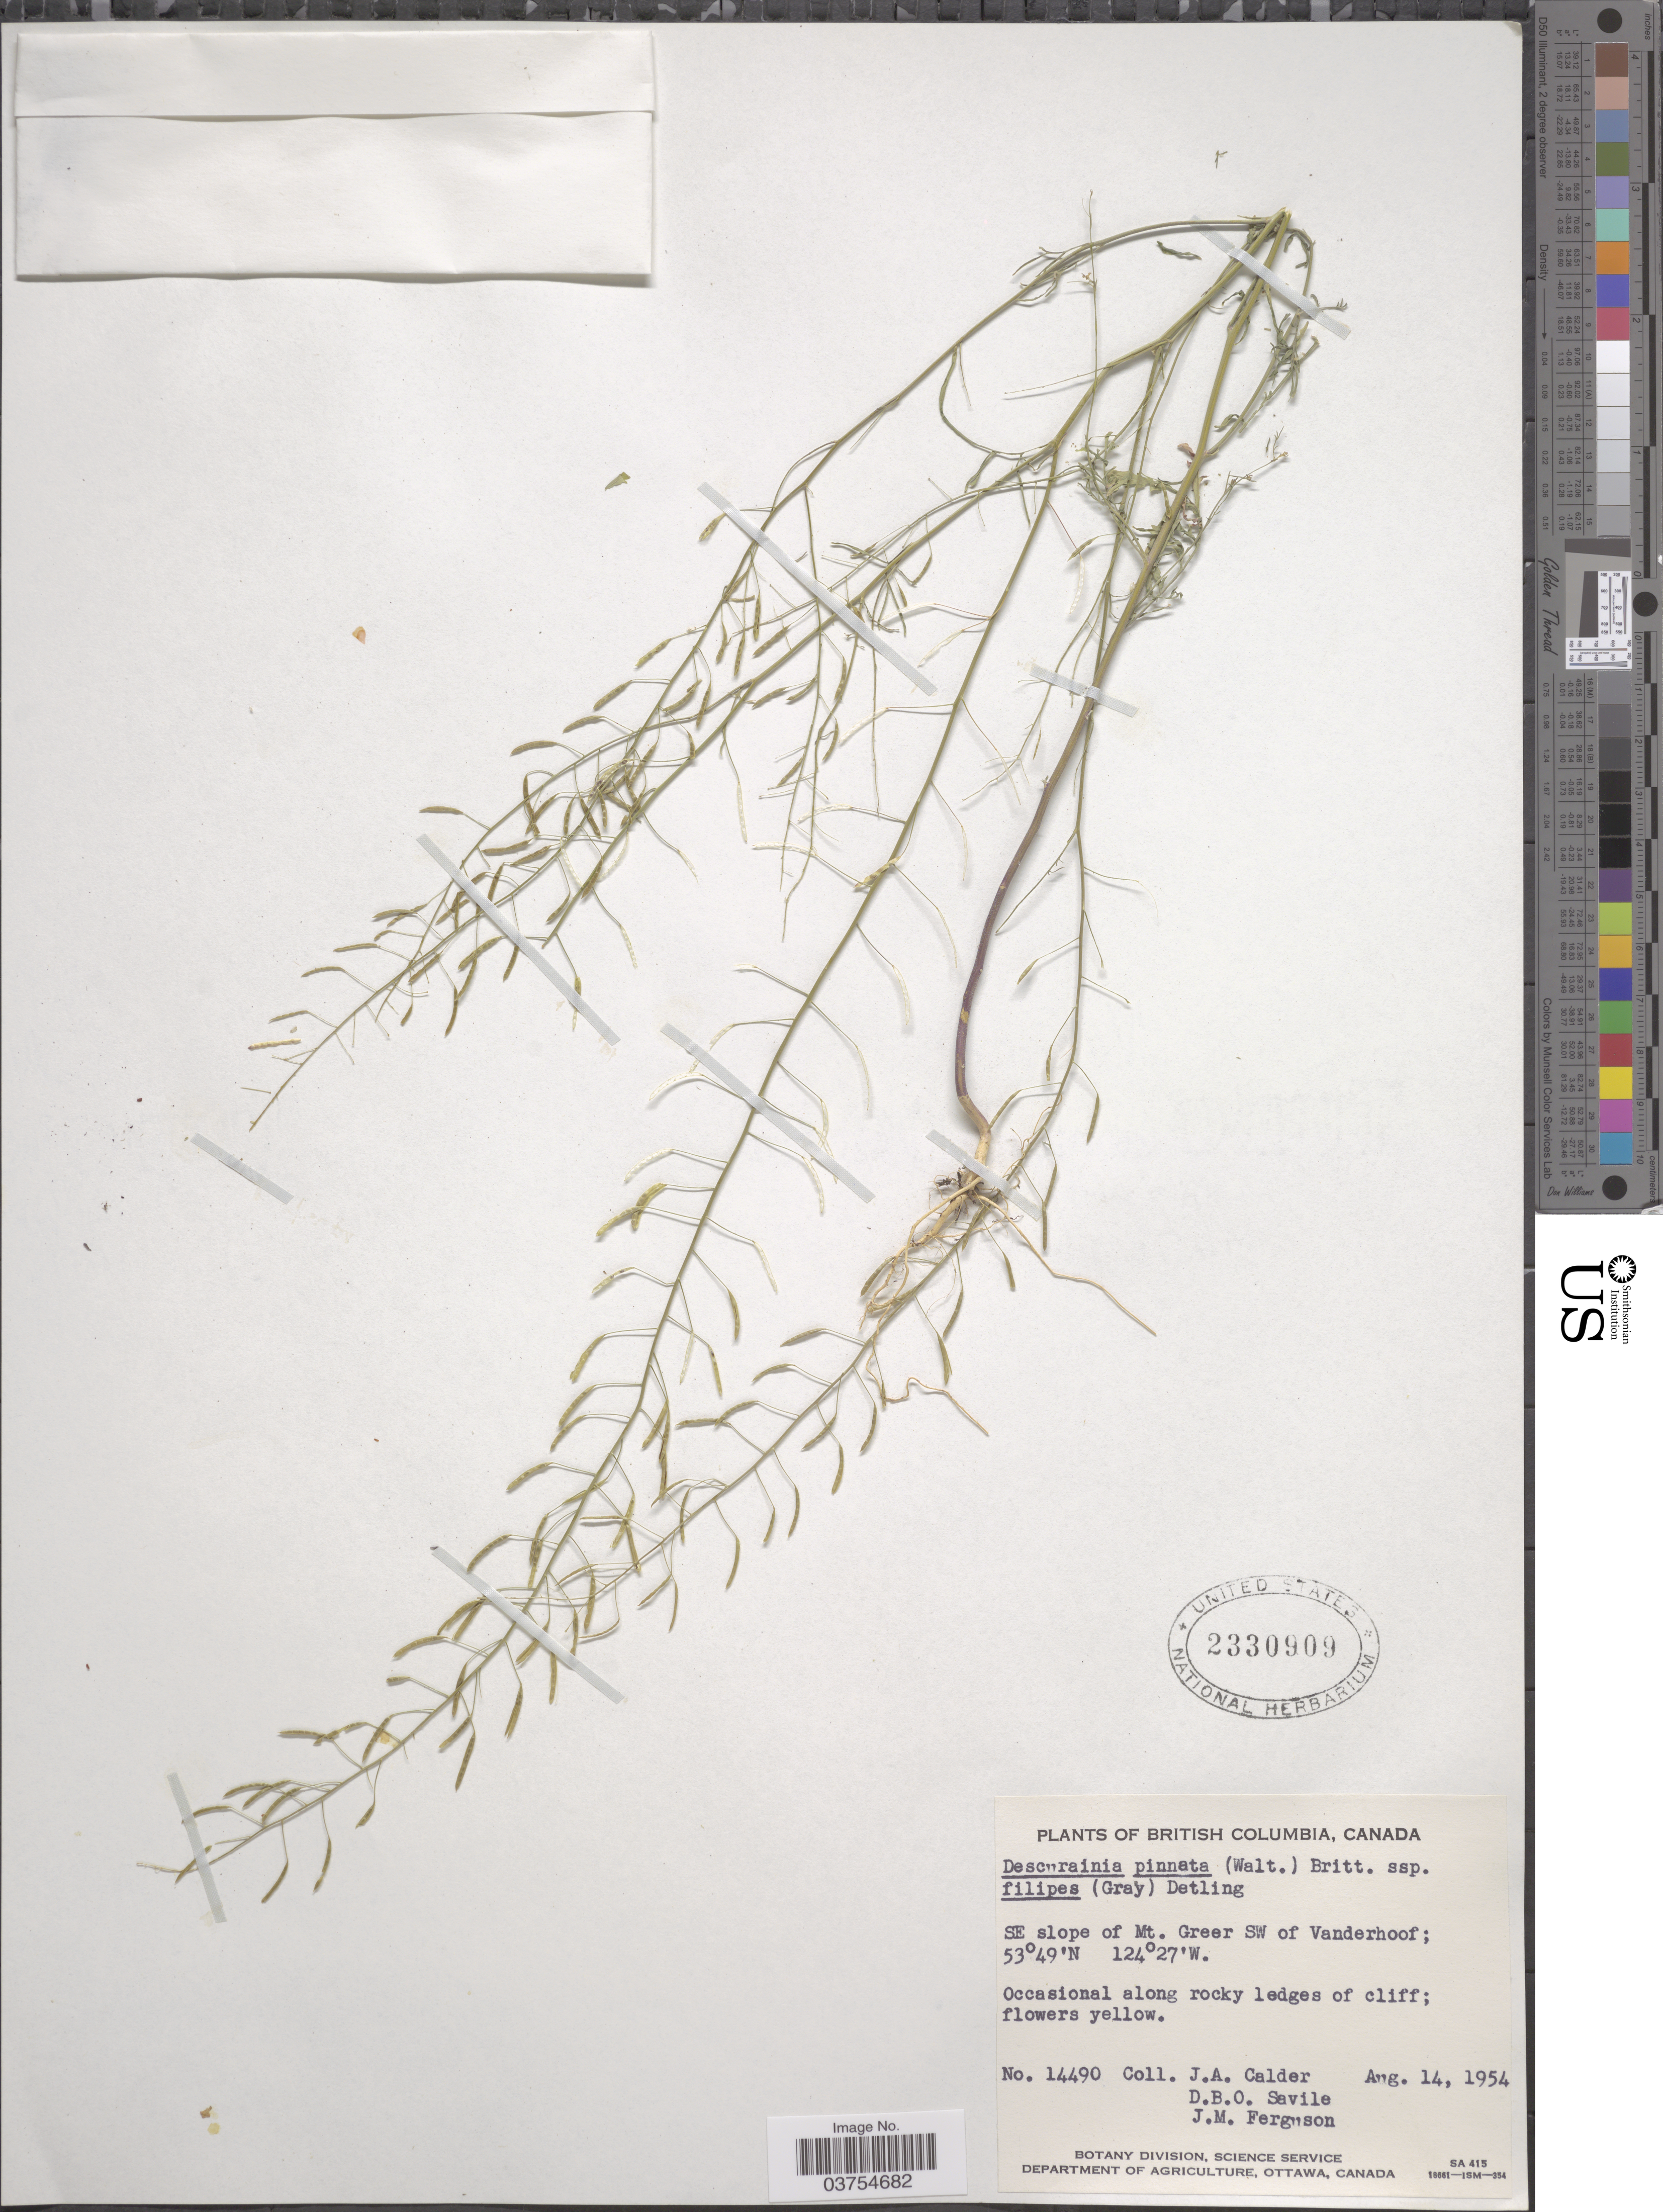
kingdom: Plantae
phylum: Tracheophyta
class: Magnoliopsida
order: Brassicales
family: Brassicaceae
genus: Descurainia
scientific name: Descurainia pinnata subsp. filipes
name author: (A. Gray) Detling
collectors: J. A. Calder, D. Savile & J. M. Ferguson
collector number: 14490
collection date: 1954-08-14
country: Canada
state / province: British Columbia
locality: SE slope of Mt. Greer SW of Vanderhoof; Occasional along rocky ledges of cliff.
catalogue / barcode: US 2330909